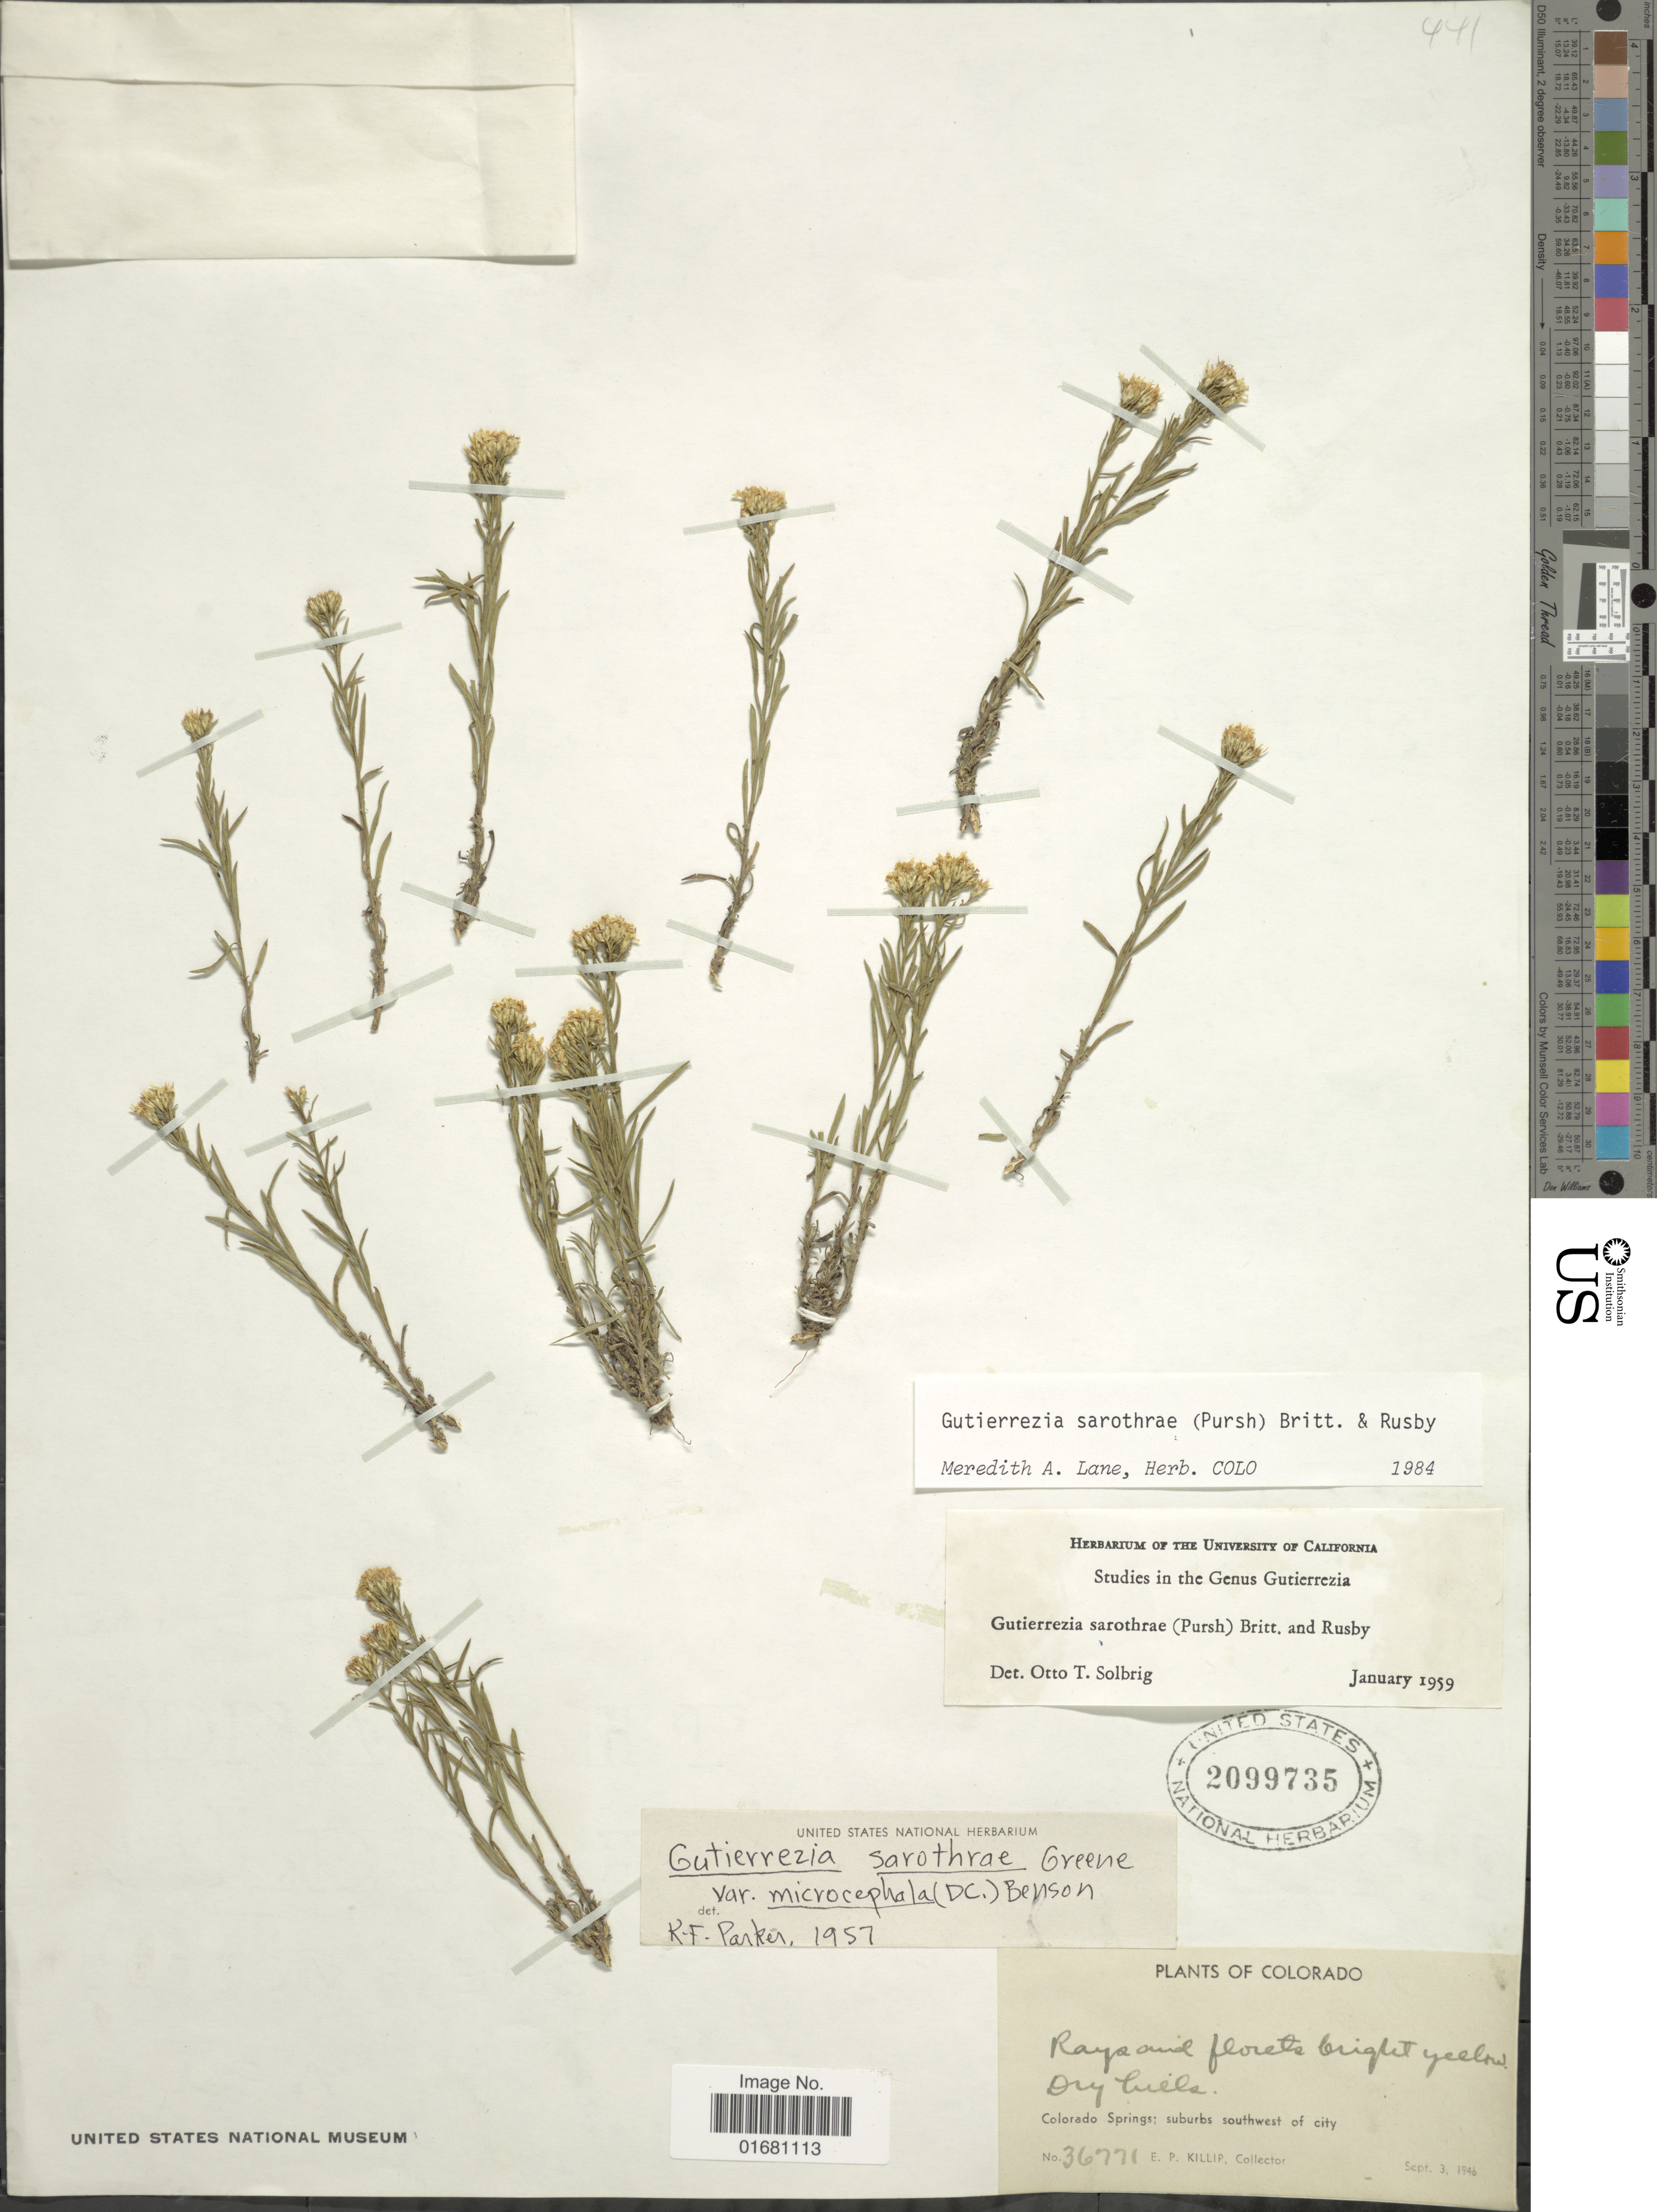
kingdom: Plantae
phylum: Tracheophyta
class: Magnoliopsida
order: Asterales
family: Asteraceae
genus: Gutierrezia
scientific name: Gutierrezia sarothrae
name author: (Pursh) Britton & Rusby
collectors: E. P. Killip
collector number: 36771*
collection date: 1946-09-03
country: United States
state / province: Colorado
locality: Colorado Springs; suburbs southwest of city, dry hills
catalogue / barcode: US 2099735